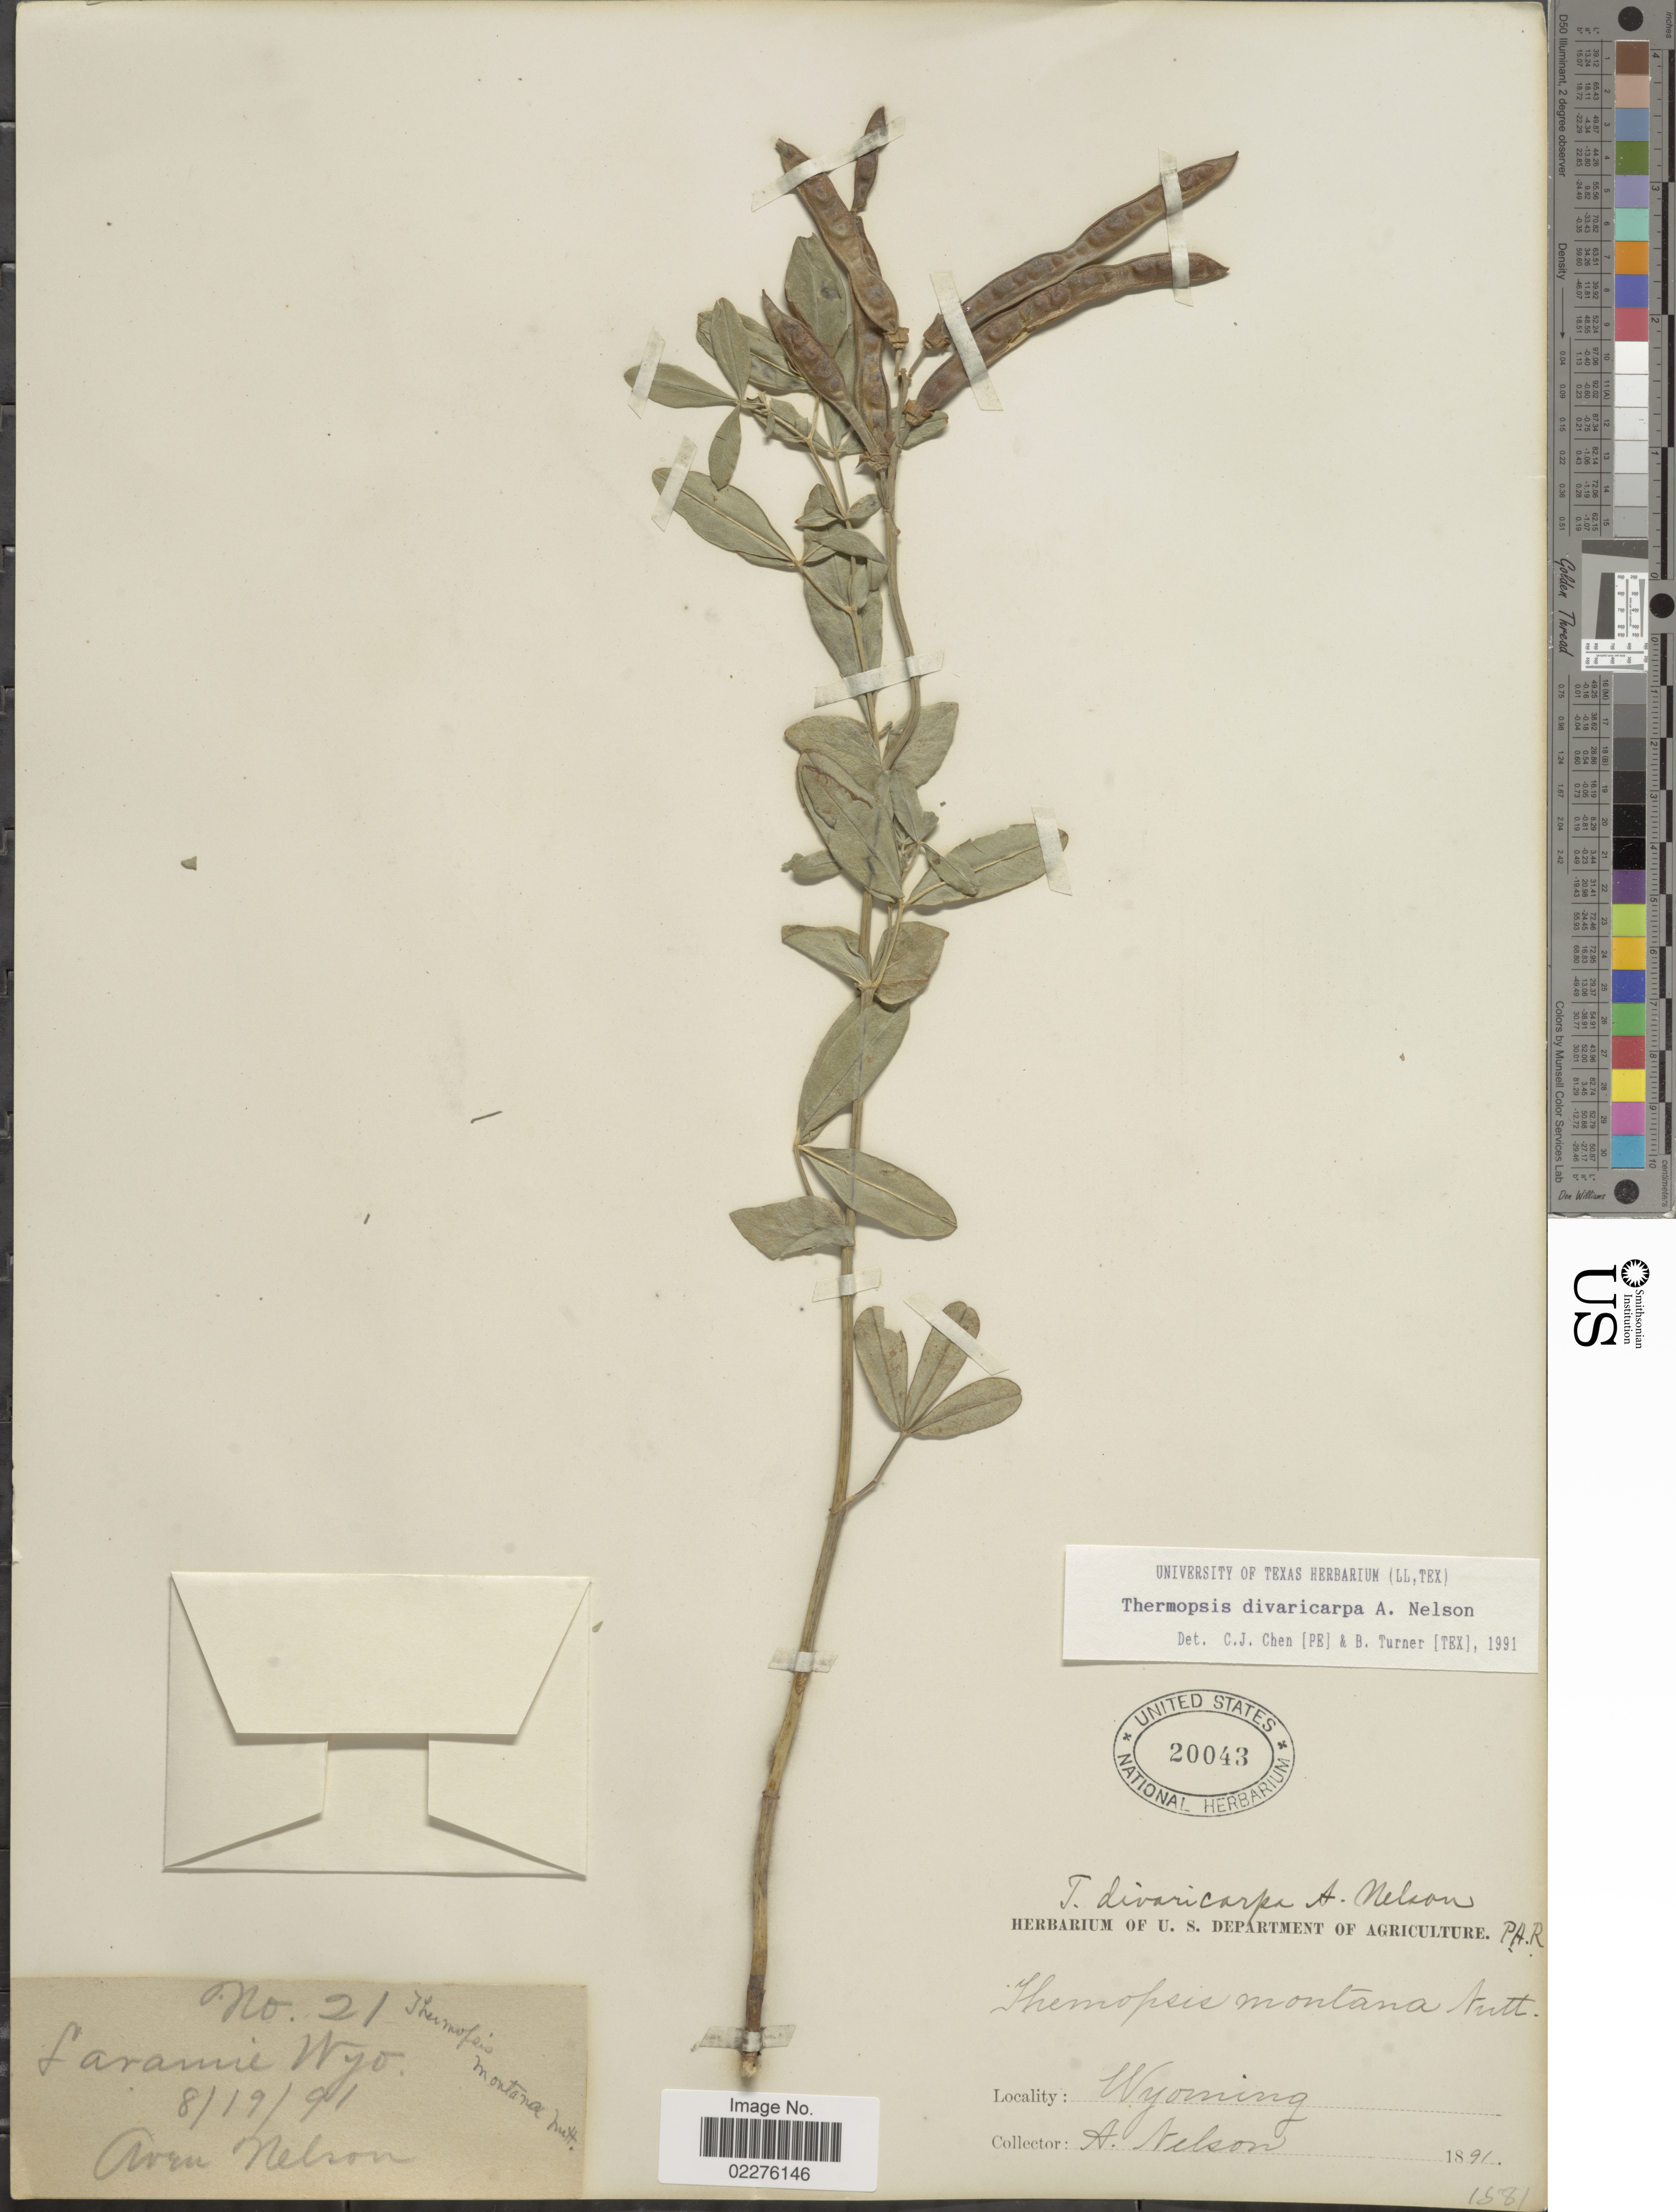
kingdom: Plantae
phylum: Tracheophyta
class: Magnoliopsida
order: Fabales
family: Fabaceae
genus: Thermopsis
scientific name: Thermopsis divaricarpa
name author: A. Nelson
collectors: A. Nelson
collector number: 21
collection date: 1891-08-19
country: United States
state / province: Wyoming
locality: Laramie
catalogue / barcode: US 20043